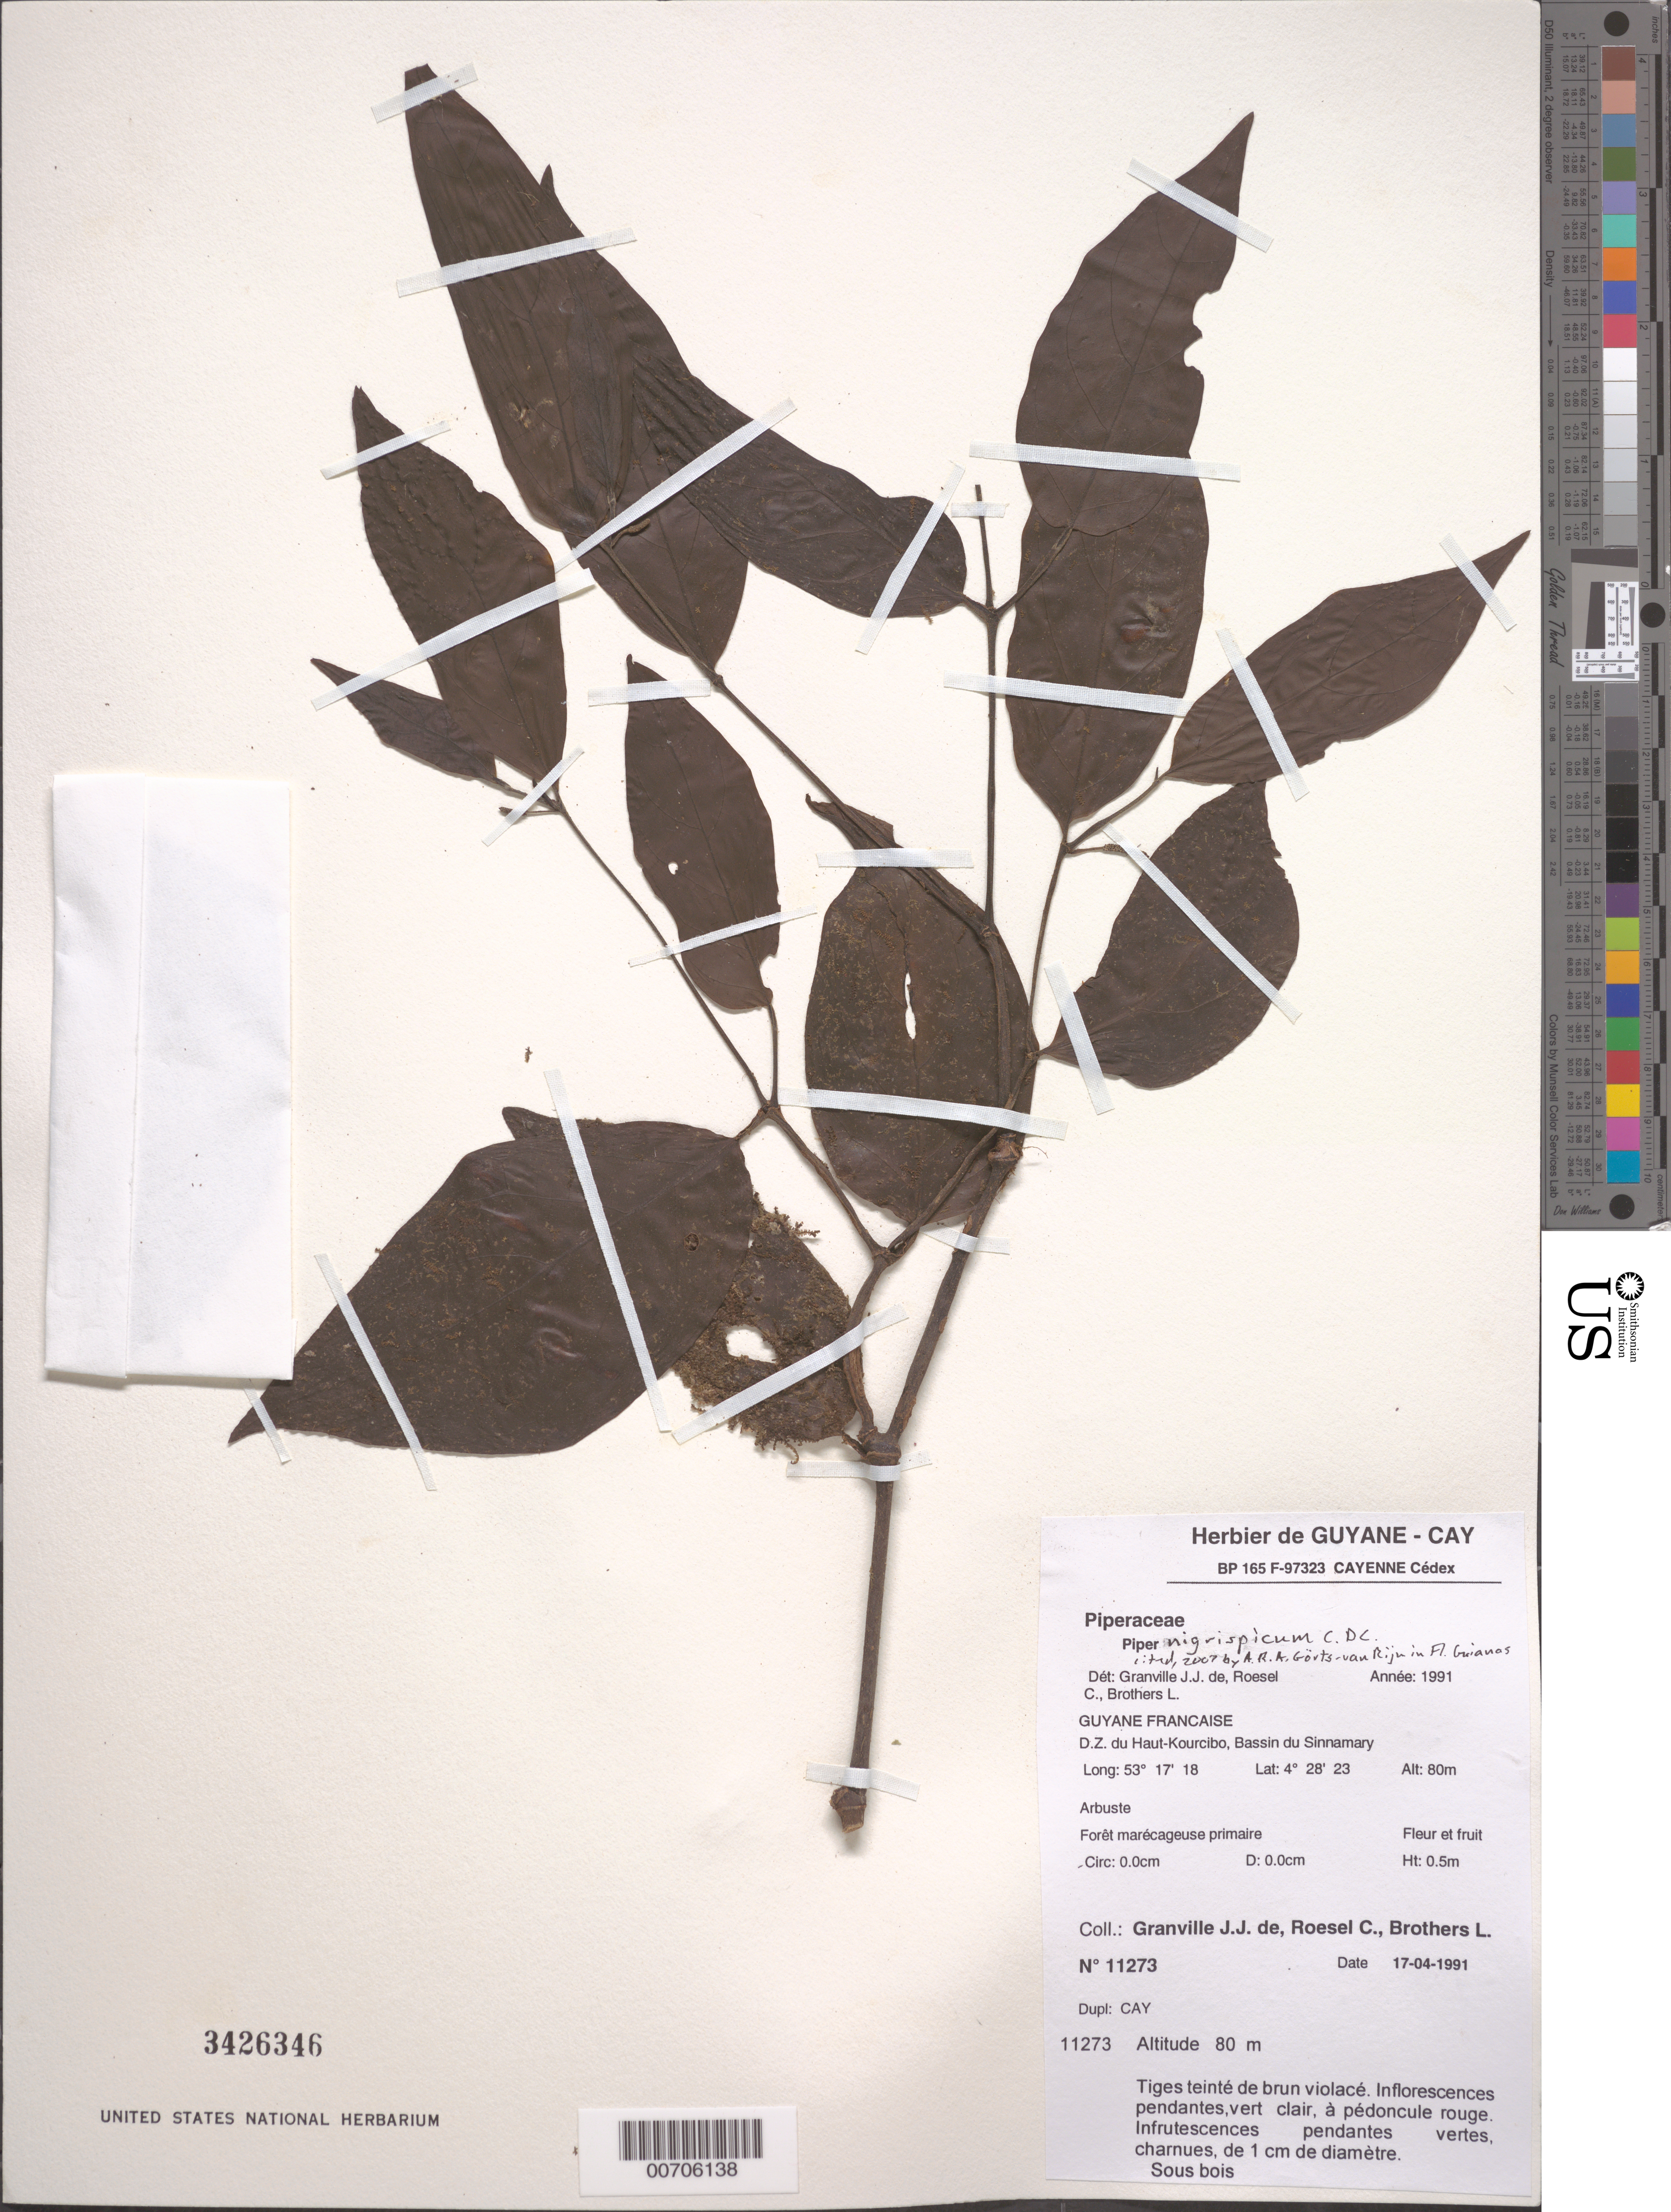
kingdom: Plantae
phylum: Tracheophyta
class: Magnoliopsida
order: Piperales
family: Piperaceae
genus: Piper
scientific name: Piper sp.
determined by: Granville, J. J.; Roesel, C. S.; Brothers, Leslie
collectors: J.-J. de Granville, C. S. Roesel & L. Brothers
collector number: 11273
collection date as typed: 17-Apr-91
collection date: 1991-04-17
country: French Guiana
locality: D.Z. du Haut-Kourcibo, Bassin du Sinnamary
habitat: Forest marécageuse primaire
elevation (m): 80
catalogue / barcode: US 3426346